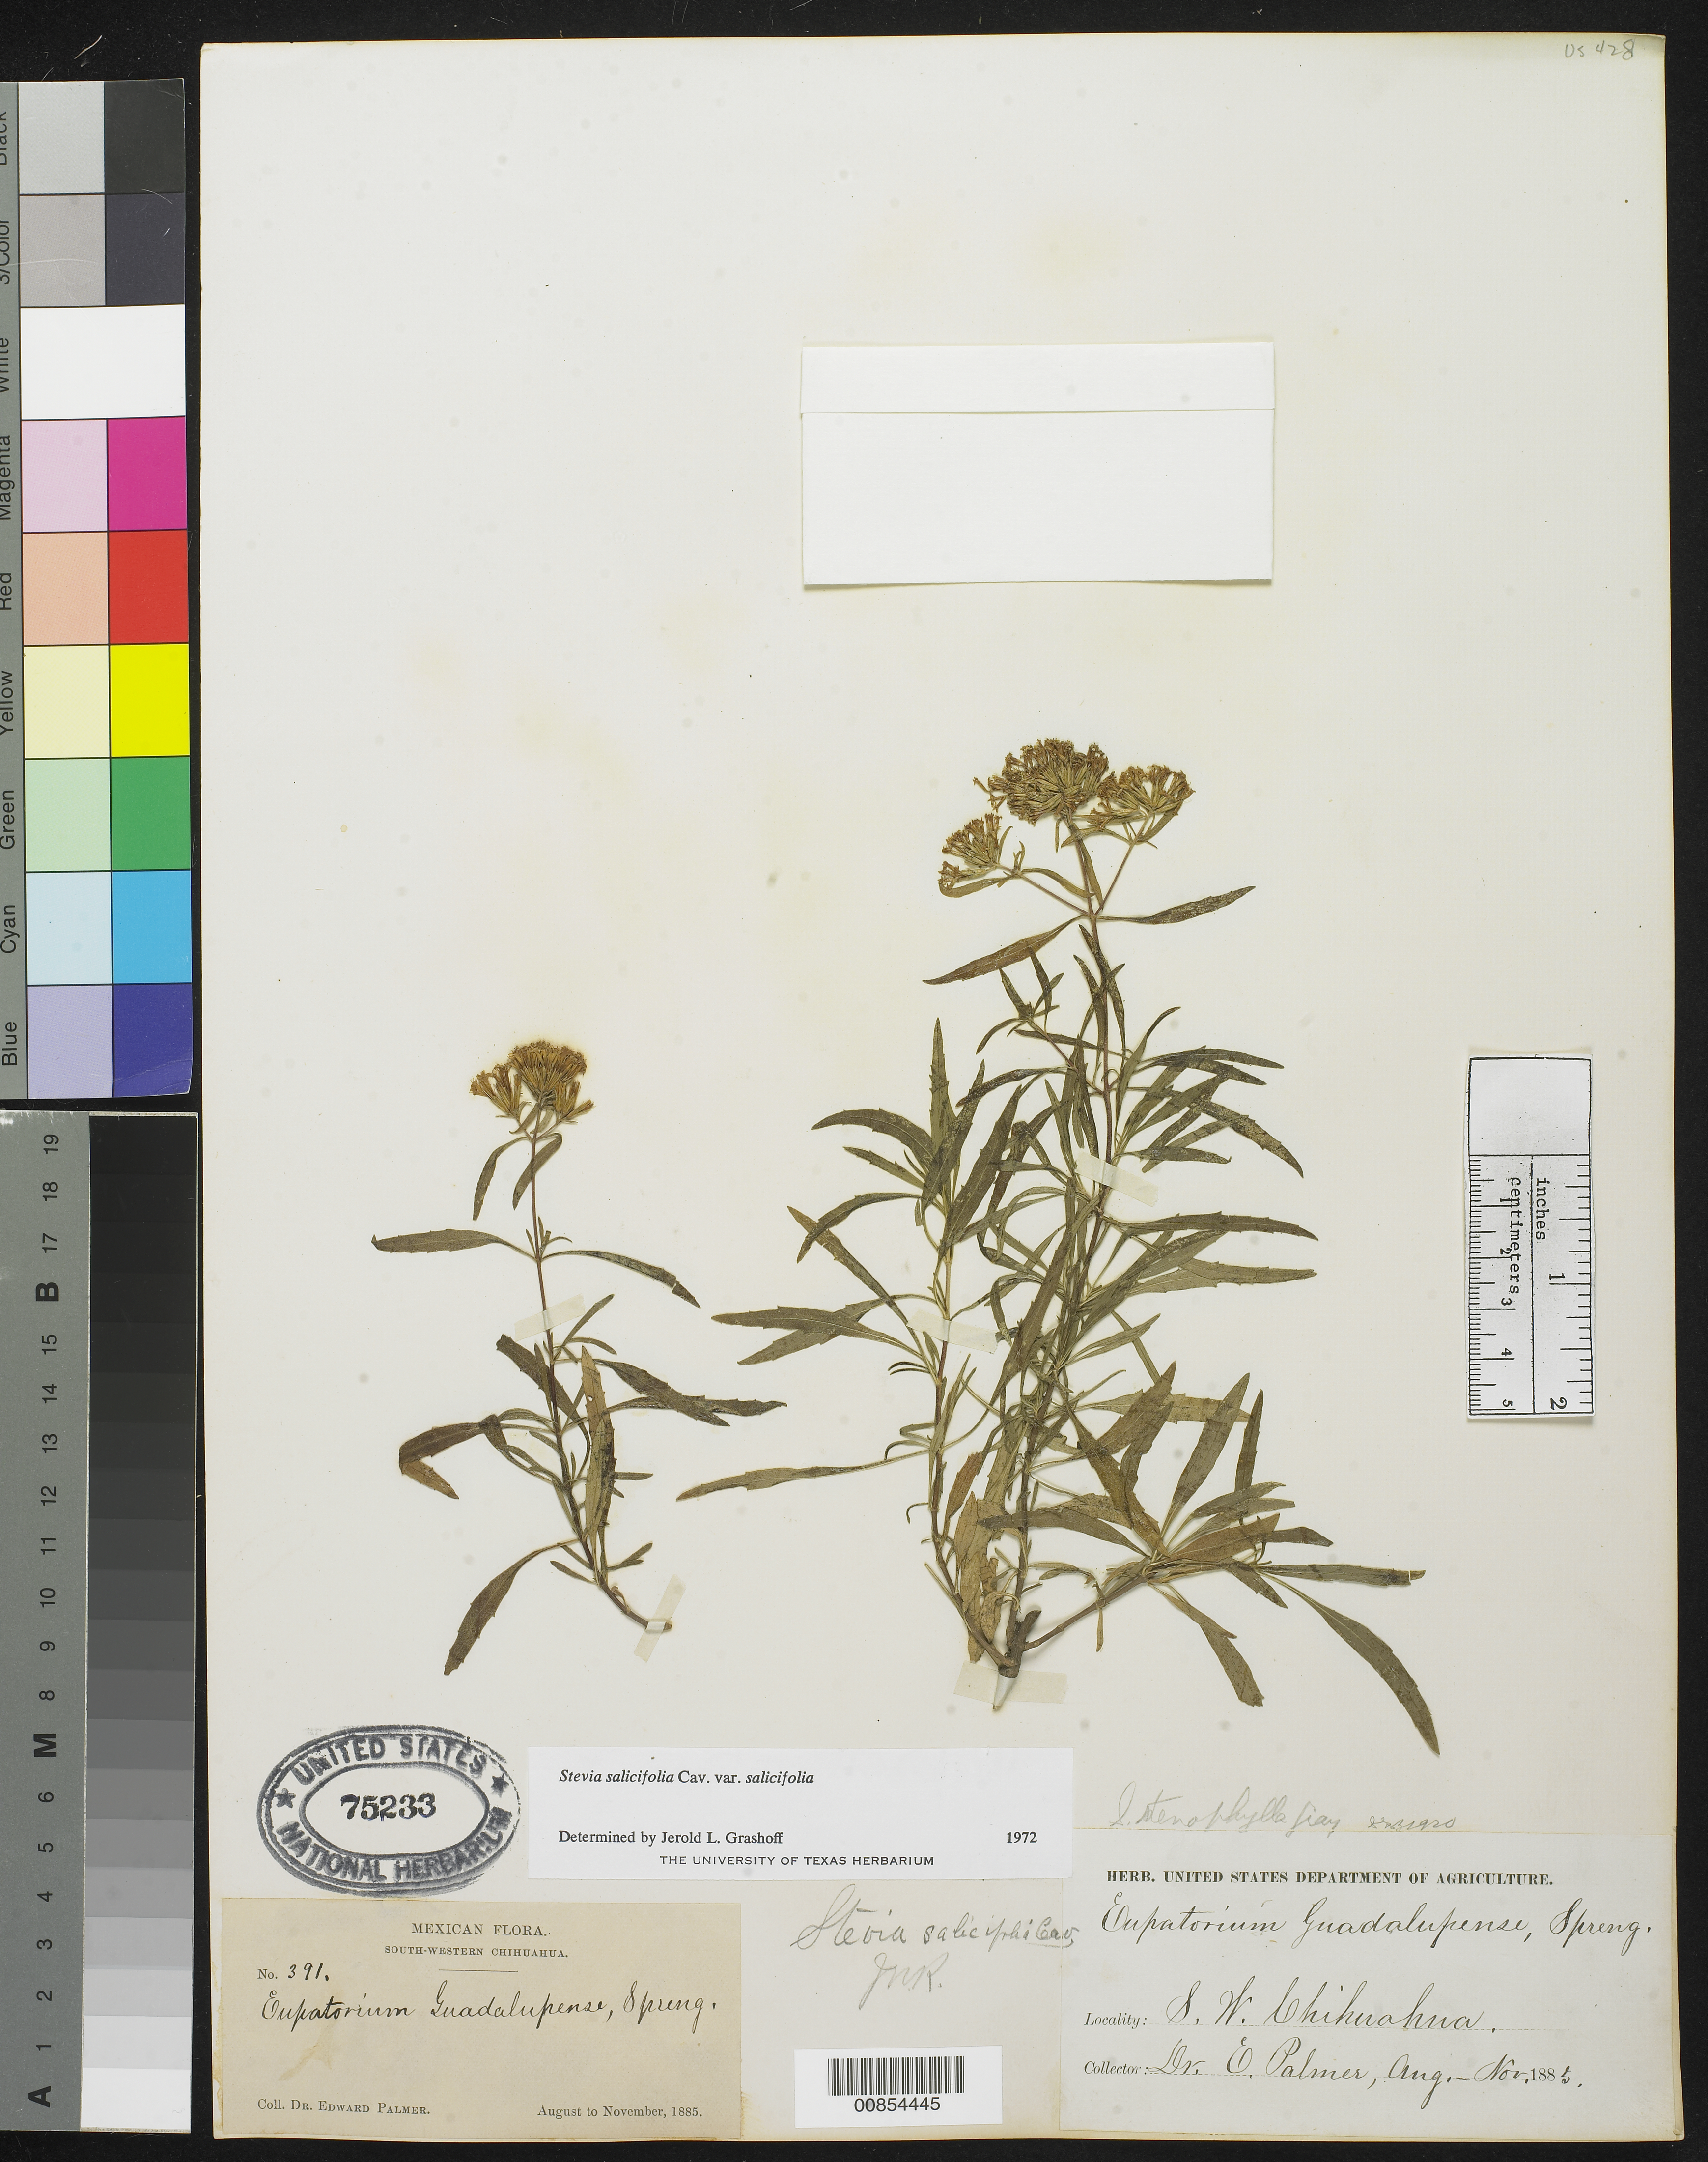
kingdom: Plantae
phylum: Tracheophyta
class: Magnoliopsida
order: Asterales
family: Asteraceae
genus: Stevia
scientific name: Stevia salicifolia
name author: Cav.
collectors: E. Palmer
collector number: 391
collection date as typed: Aug 1885 to -- Nov 1885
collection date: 1885-08/1885-11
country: Mexico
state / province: Chihuahua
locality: South-Western Chihuahua.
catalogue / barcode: US 75233